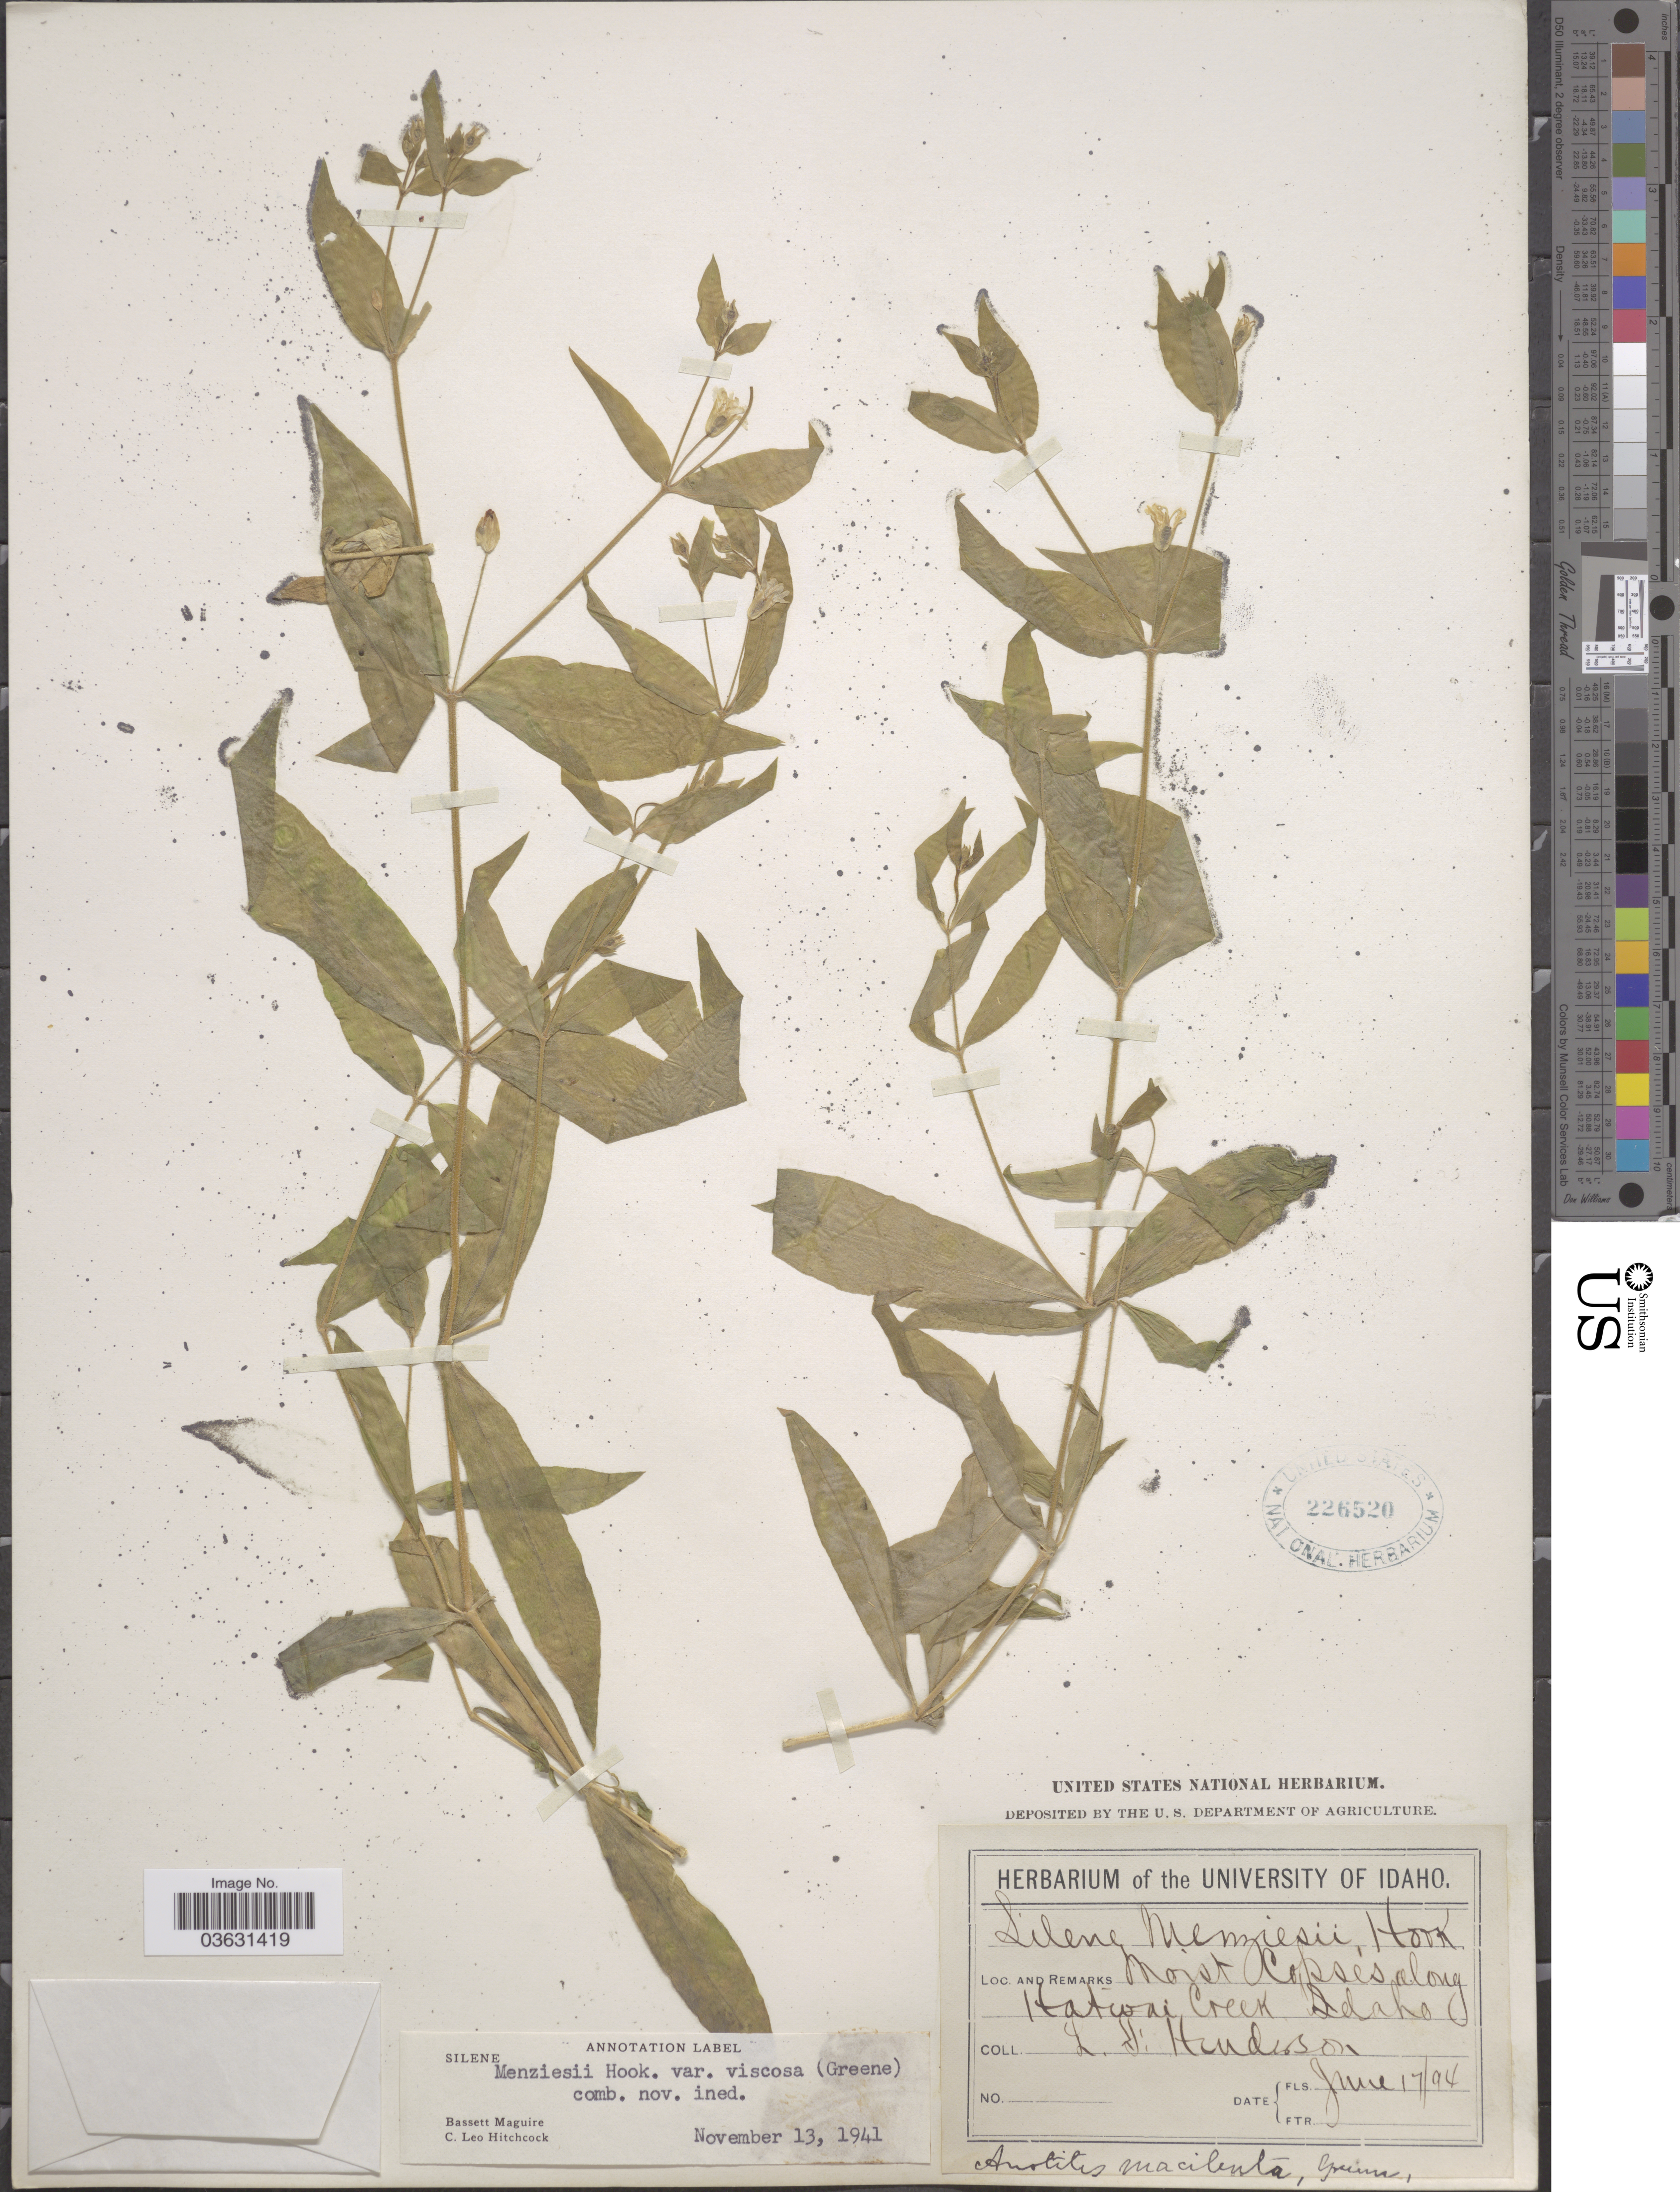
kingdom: Plantae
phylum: Tracheophyta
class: Magnoliopsida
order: Caryophyllales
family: Caryophyllaceae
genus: Silene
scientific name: Silene menziesii var. viscosa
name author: (Greene) C.L. Hitchc. & Maguire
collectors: L. Henderson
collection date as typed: Transcribed d/m/y: 17/6/94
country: United States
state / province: Idaho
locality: Along Hatwai Creek.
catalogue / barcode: US 226520